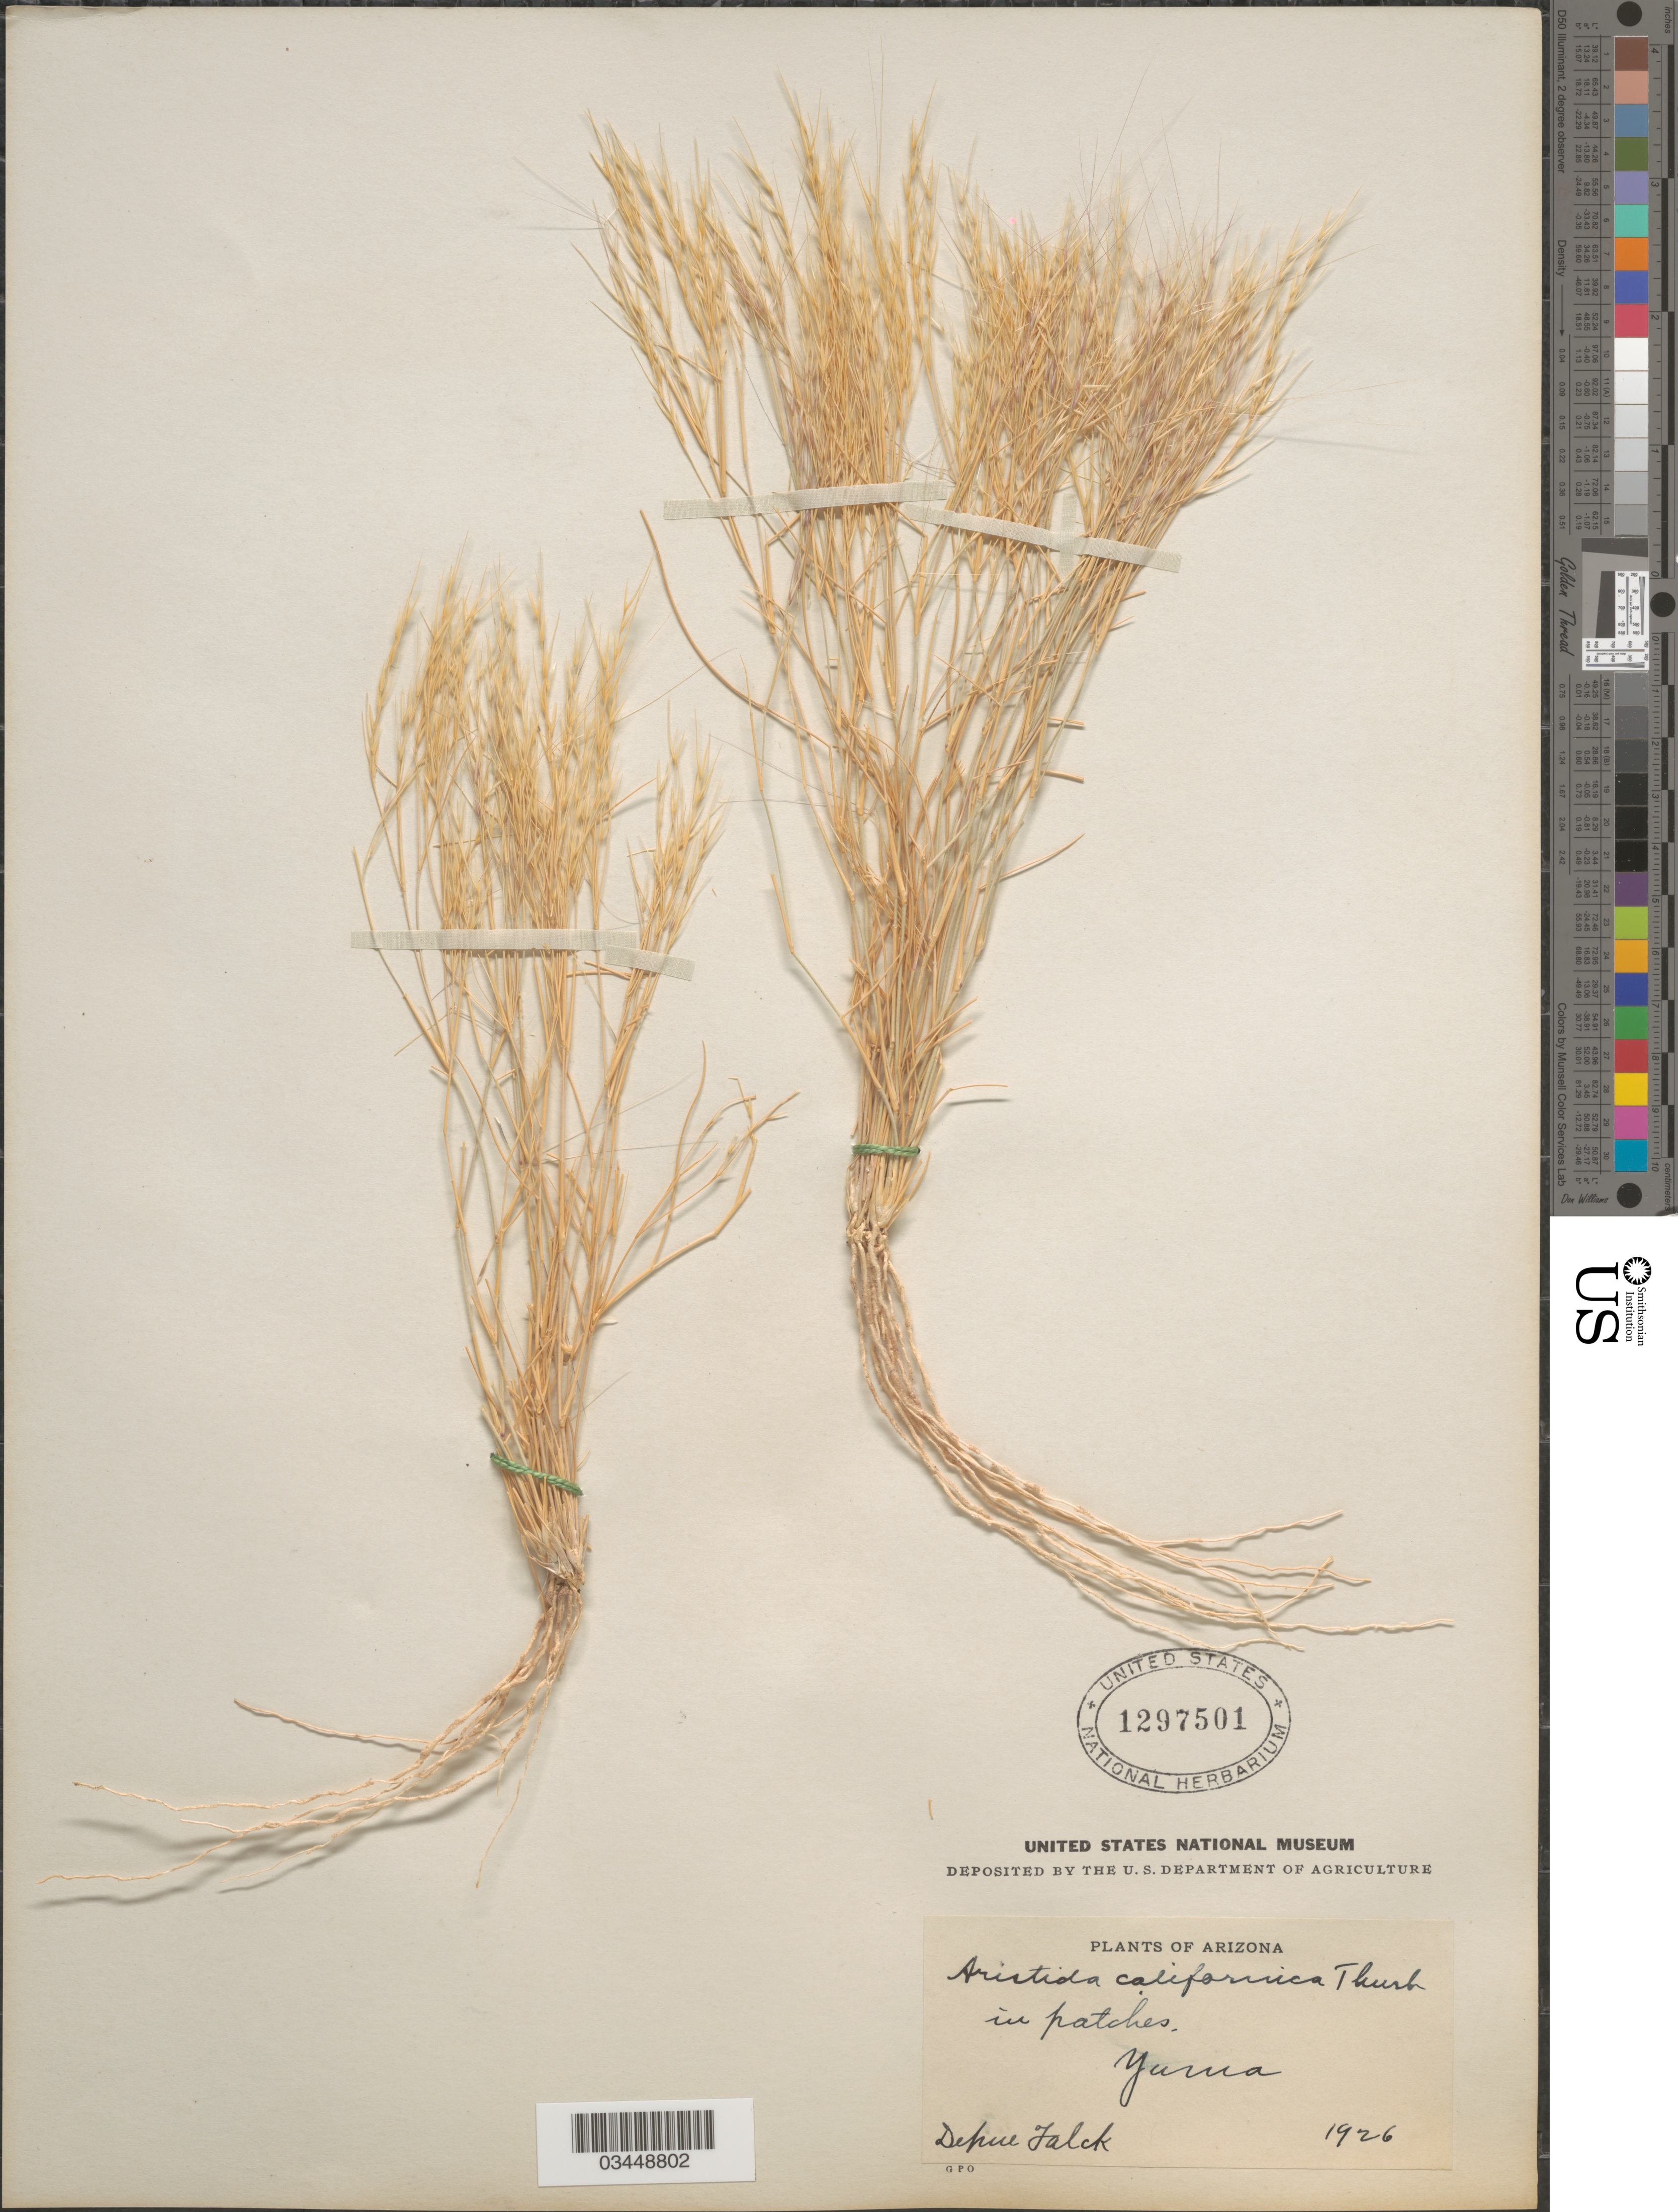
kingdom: Plantae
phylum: Tracheophyta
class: Liliopsida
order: Poales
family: Poaceae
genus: Aristida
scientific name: Aristida californica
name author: Thurb.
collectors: D. Falck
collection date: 1926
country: United States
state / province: Arizona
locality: Yuma.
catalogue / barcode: US 1297501